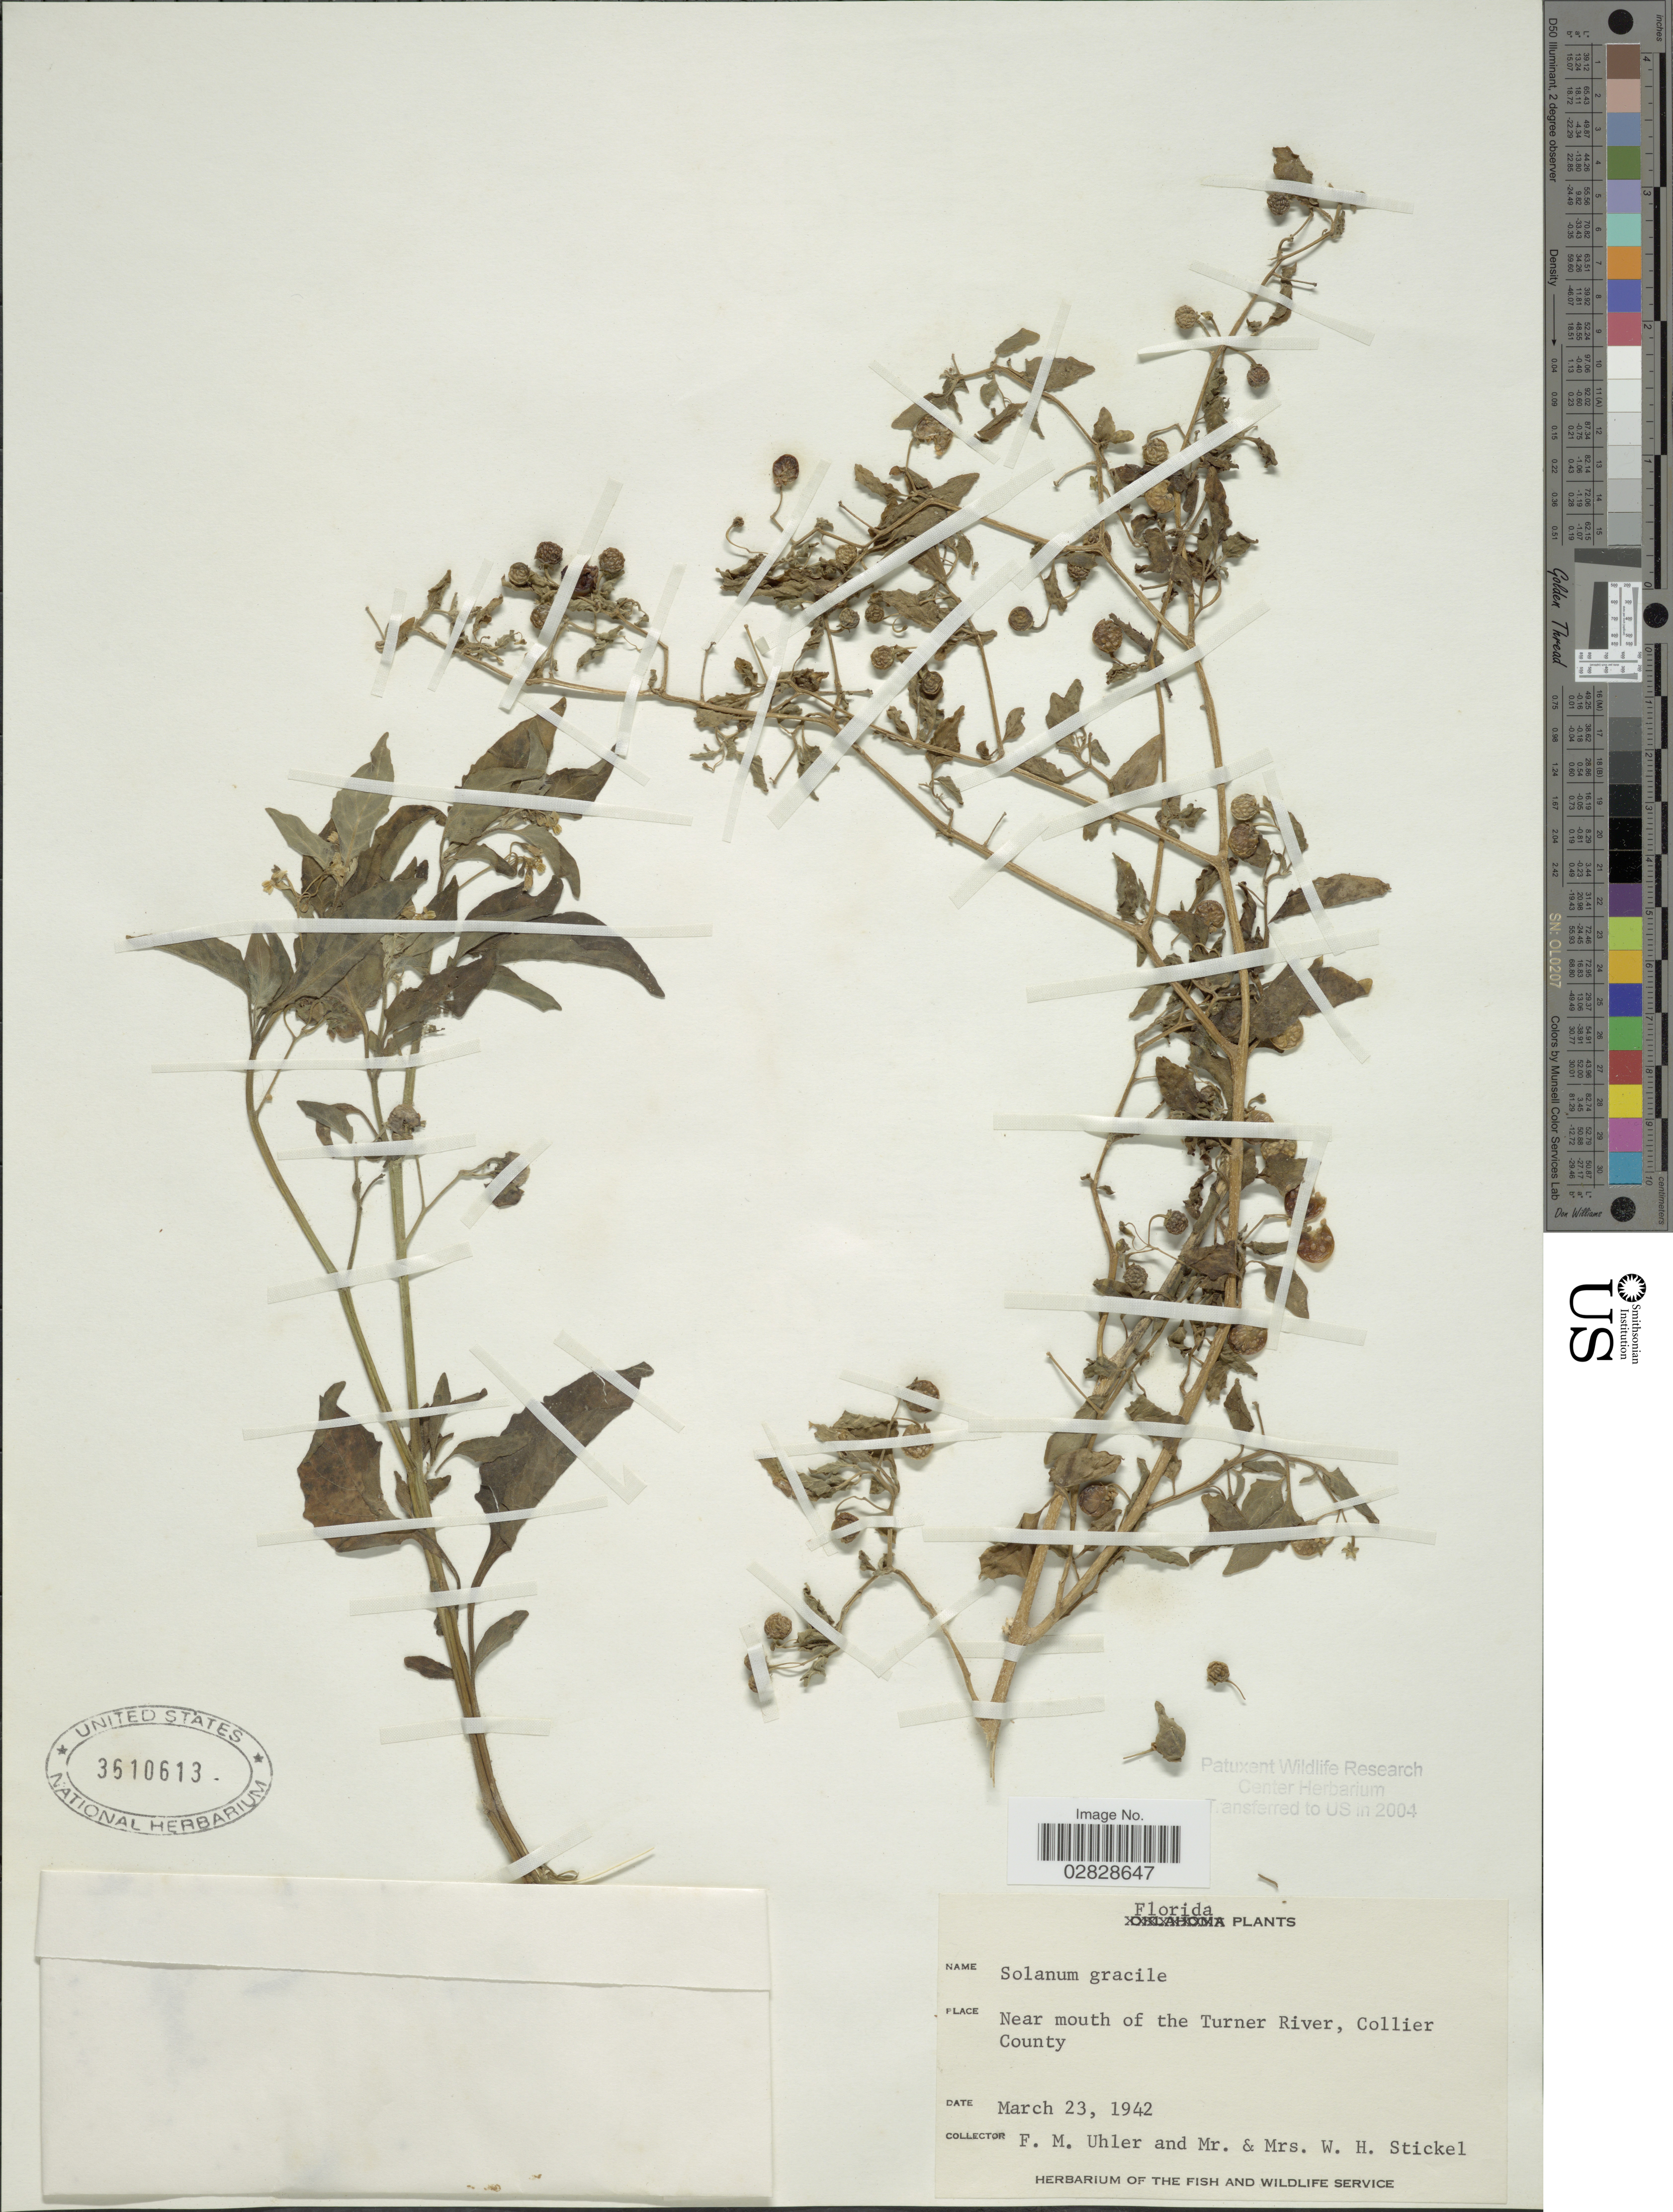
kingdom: Plantae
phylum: Tracheophyta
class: Magnoliopsida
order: Solanales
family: Solanaceae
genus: Solanum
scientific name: Solanum gracile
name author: Link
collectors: F. M. Uhler, W. Stickel & W. Stickel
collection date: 1942-03-23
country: United States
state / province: Florida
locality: Near mouth of the Turner River, Collier County.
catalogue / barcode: US 3610613